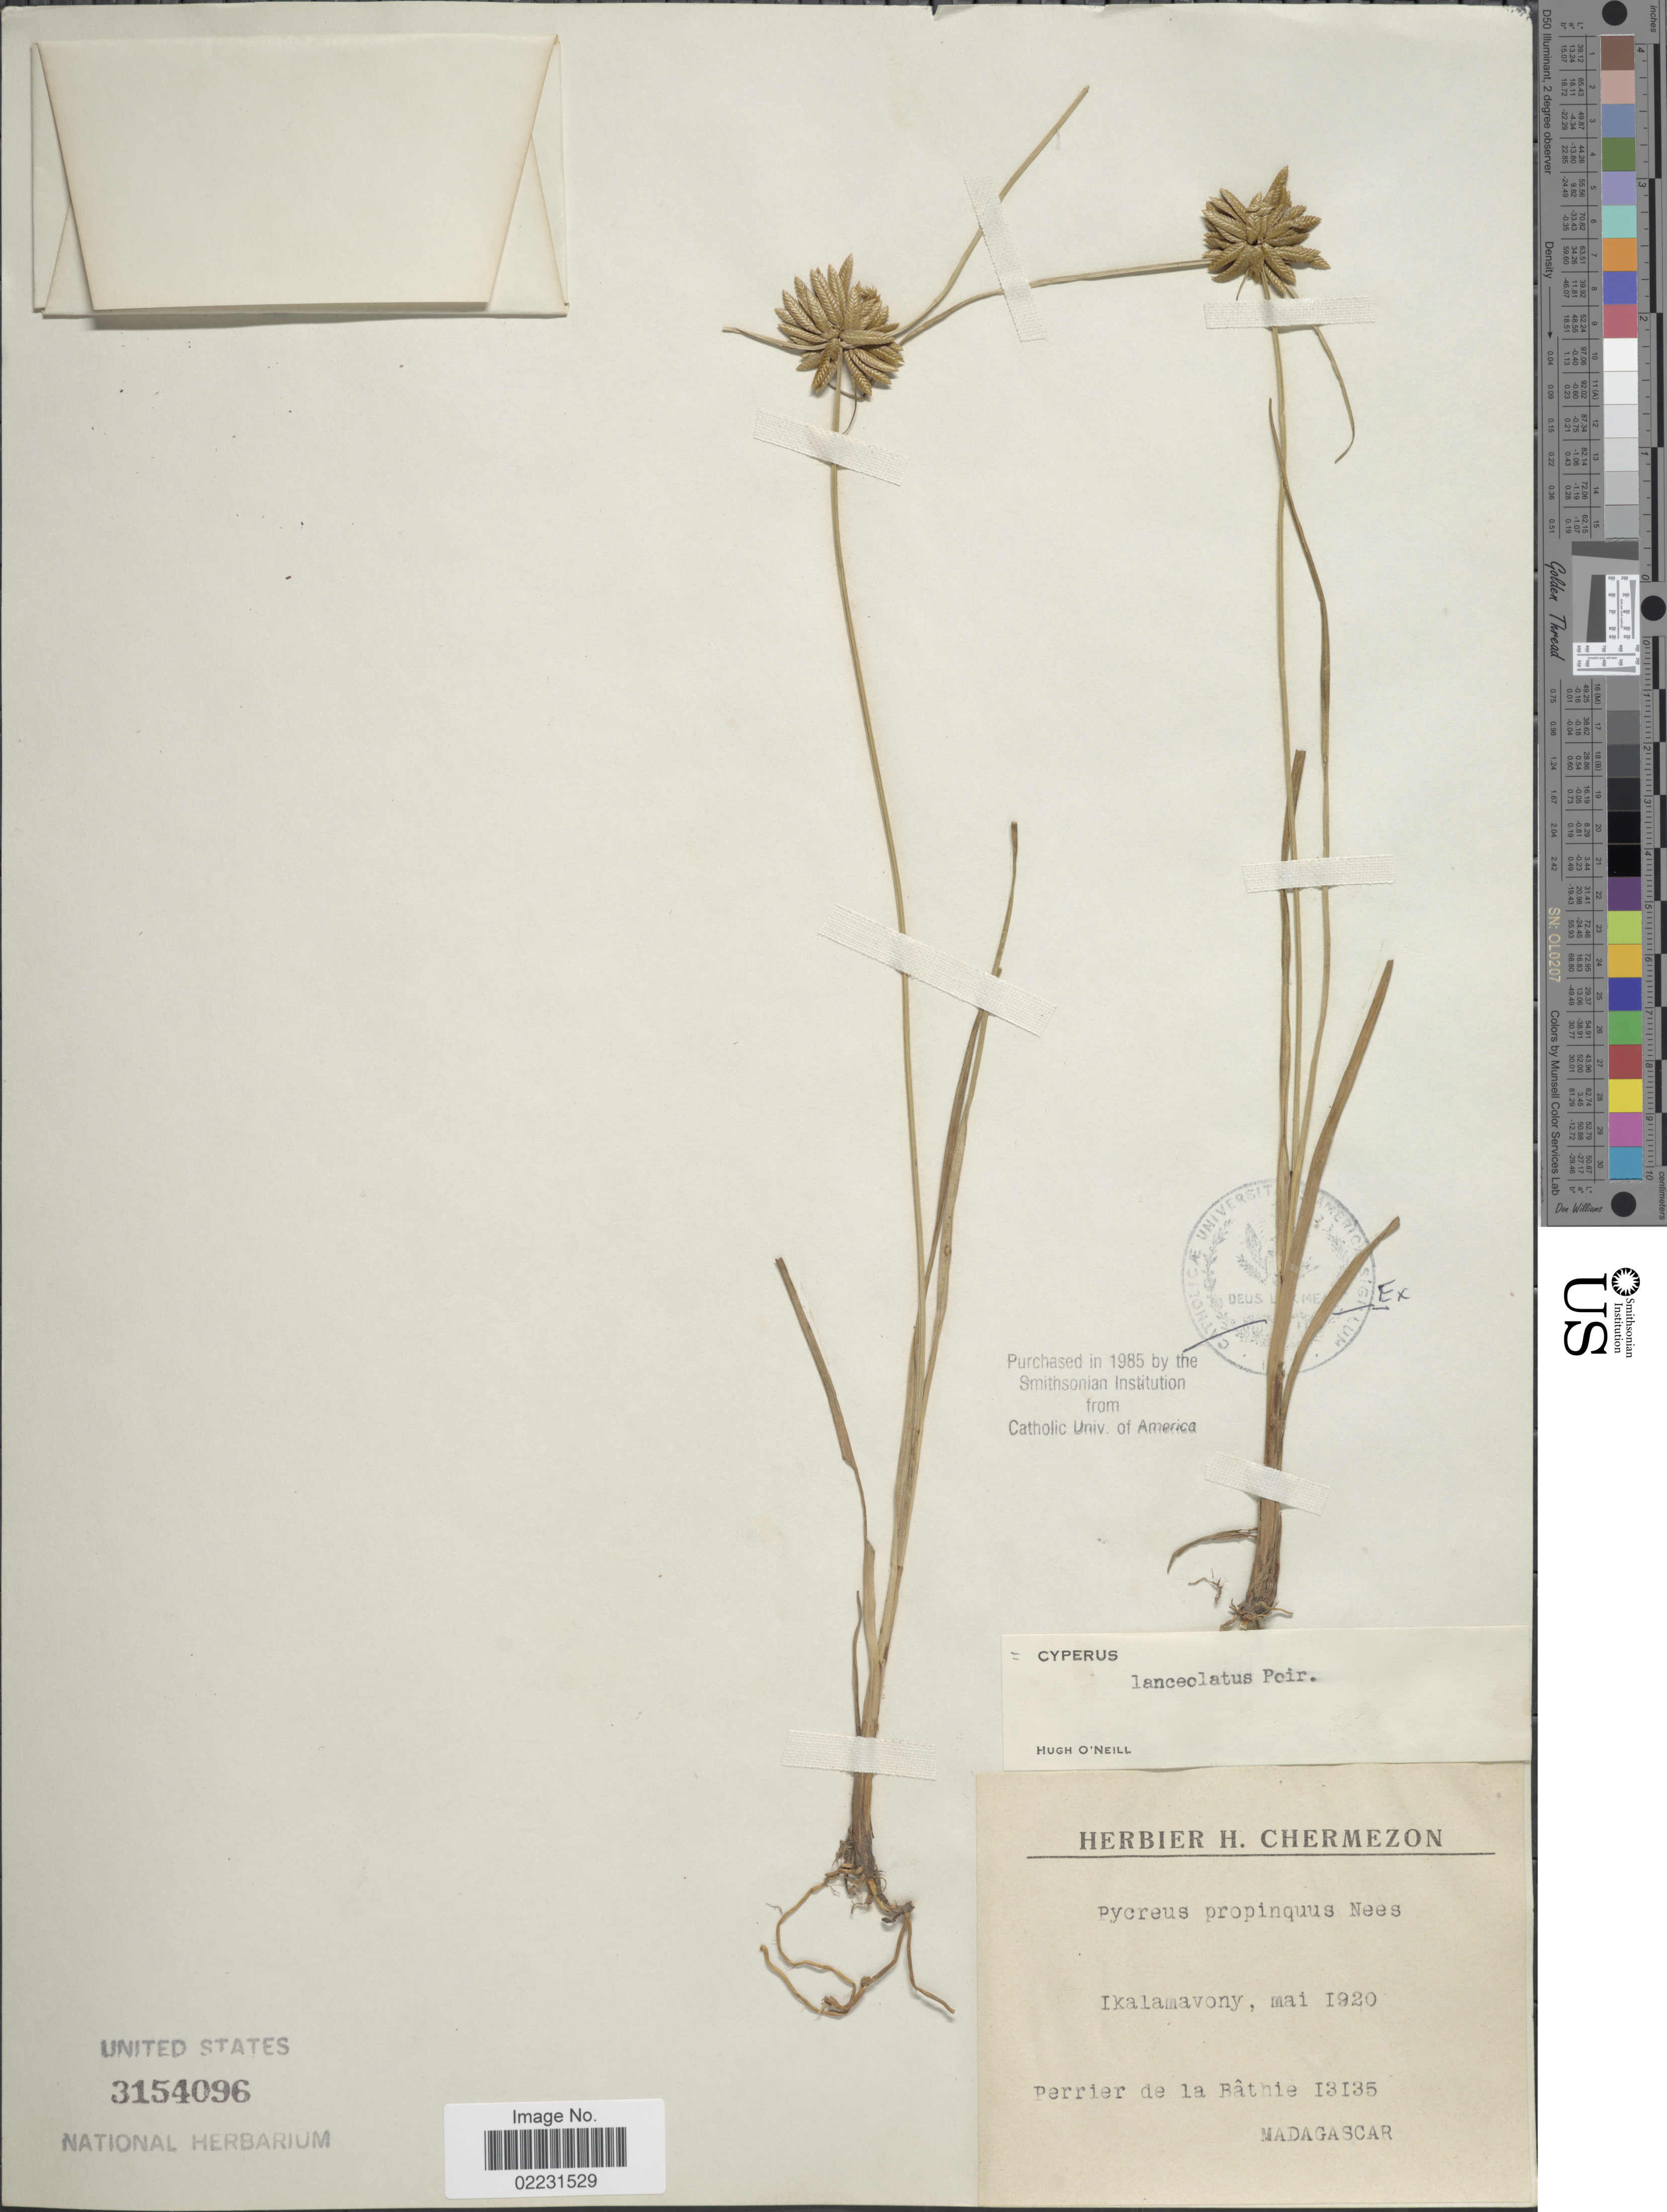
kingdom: Plantae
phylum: Tracheophyta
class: Liliopsida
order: Poales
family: Cyperaceae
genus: Cyperus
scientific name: Cyperus lanceolatus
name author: Poir.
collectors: Perrier de la Bâthie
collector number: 13135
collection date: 1920-05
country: Madagascar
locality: Ikalamavony.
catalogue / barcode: US 3154096